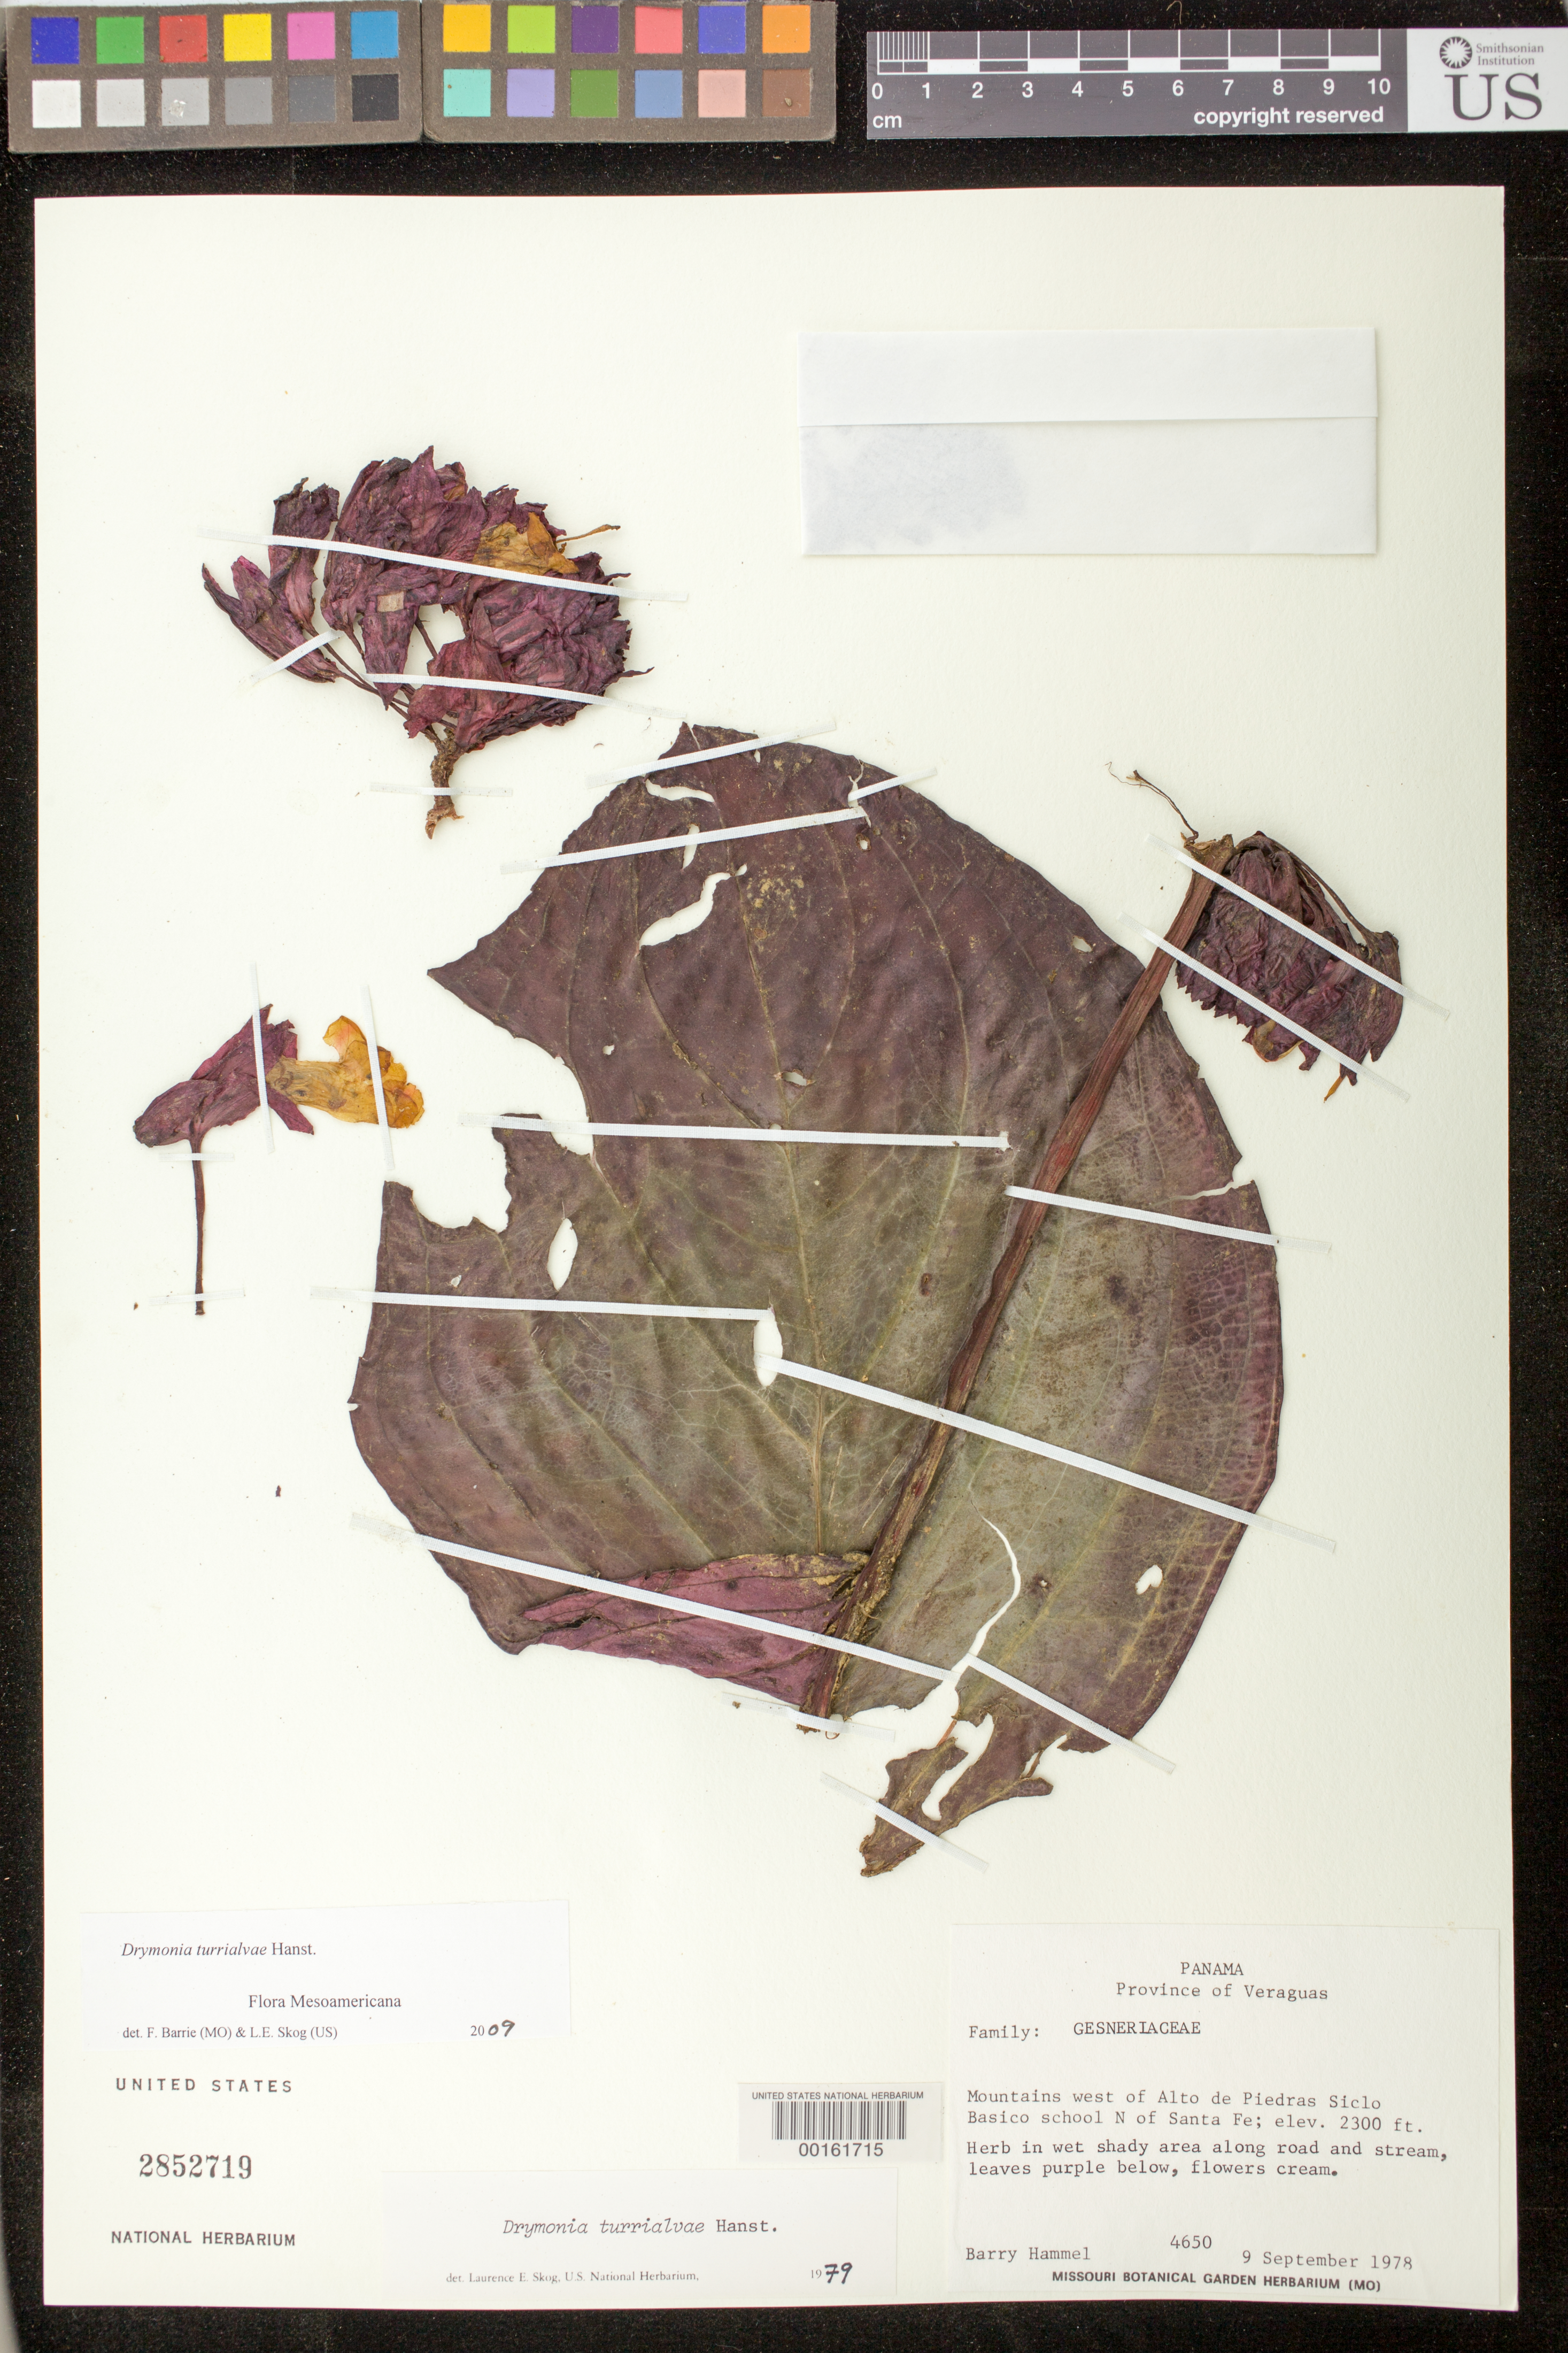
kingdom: Plantae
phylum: Tracheophyta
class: Magnoliopsida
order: Lamiales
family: Gesneriaceae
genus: Drymonia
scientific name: Drymonia turrialvae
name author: Hanst.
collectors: B. Hammel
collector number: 4650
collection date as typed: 09 Sep 1978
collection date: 1978-09-09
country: Panama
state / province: Veraguas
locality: Mountains W of Alto de Piedras Siclo Basico school N of Santa Fe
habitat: in wet shady area along road and stream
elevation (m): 701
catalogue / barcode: US 2852719